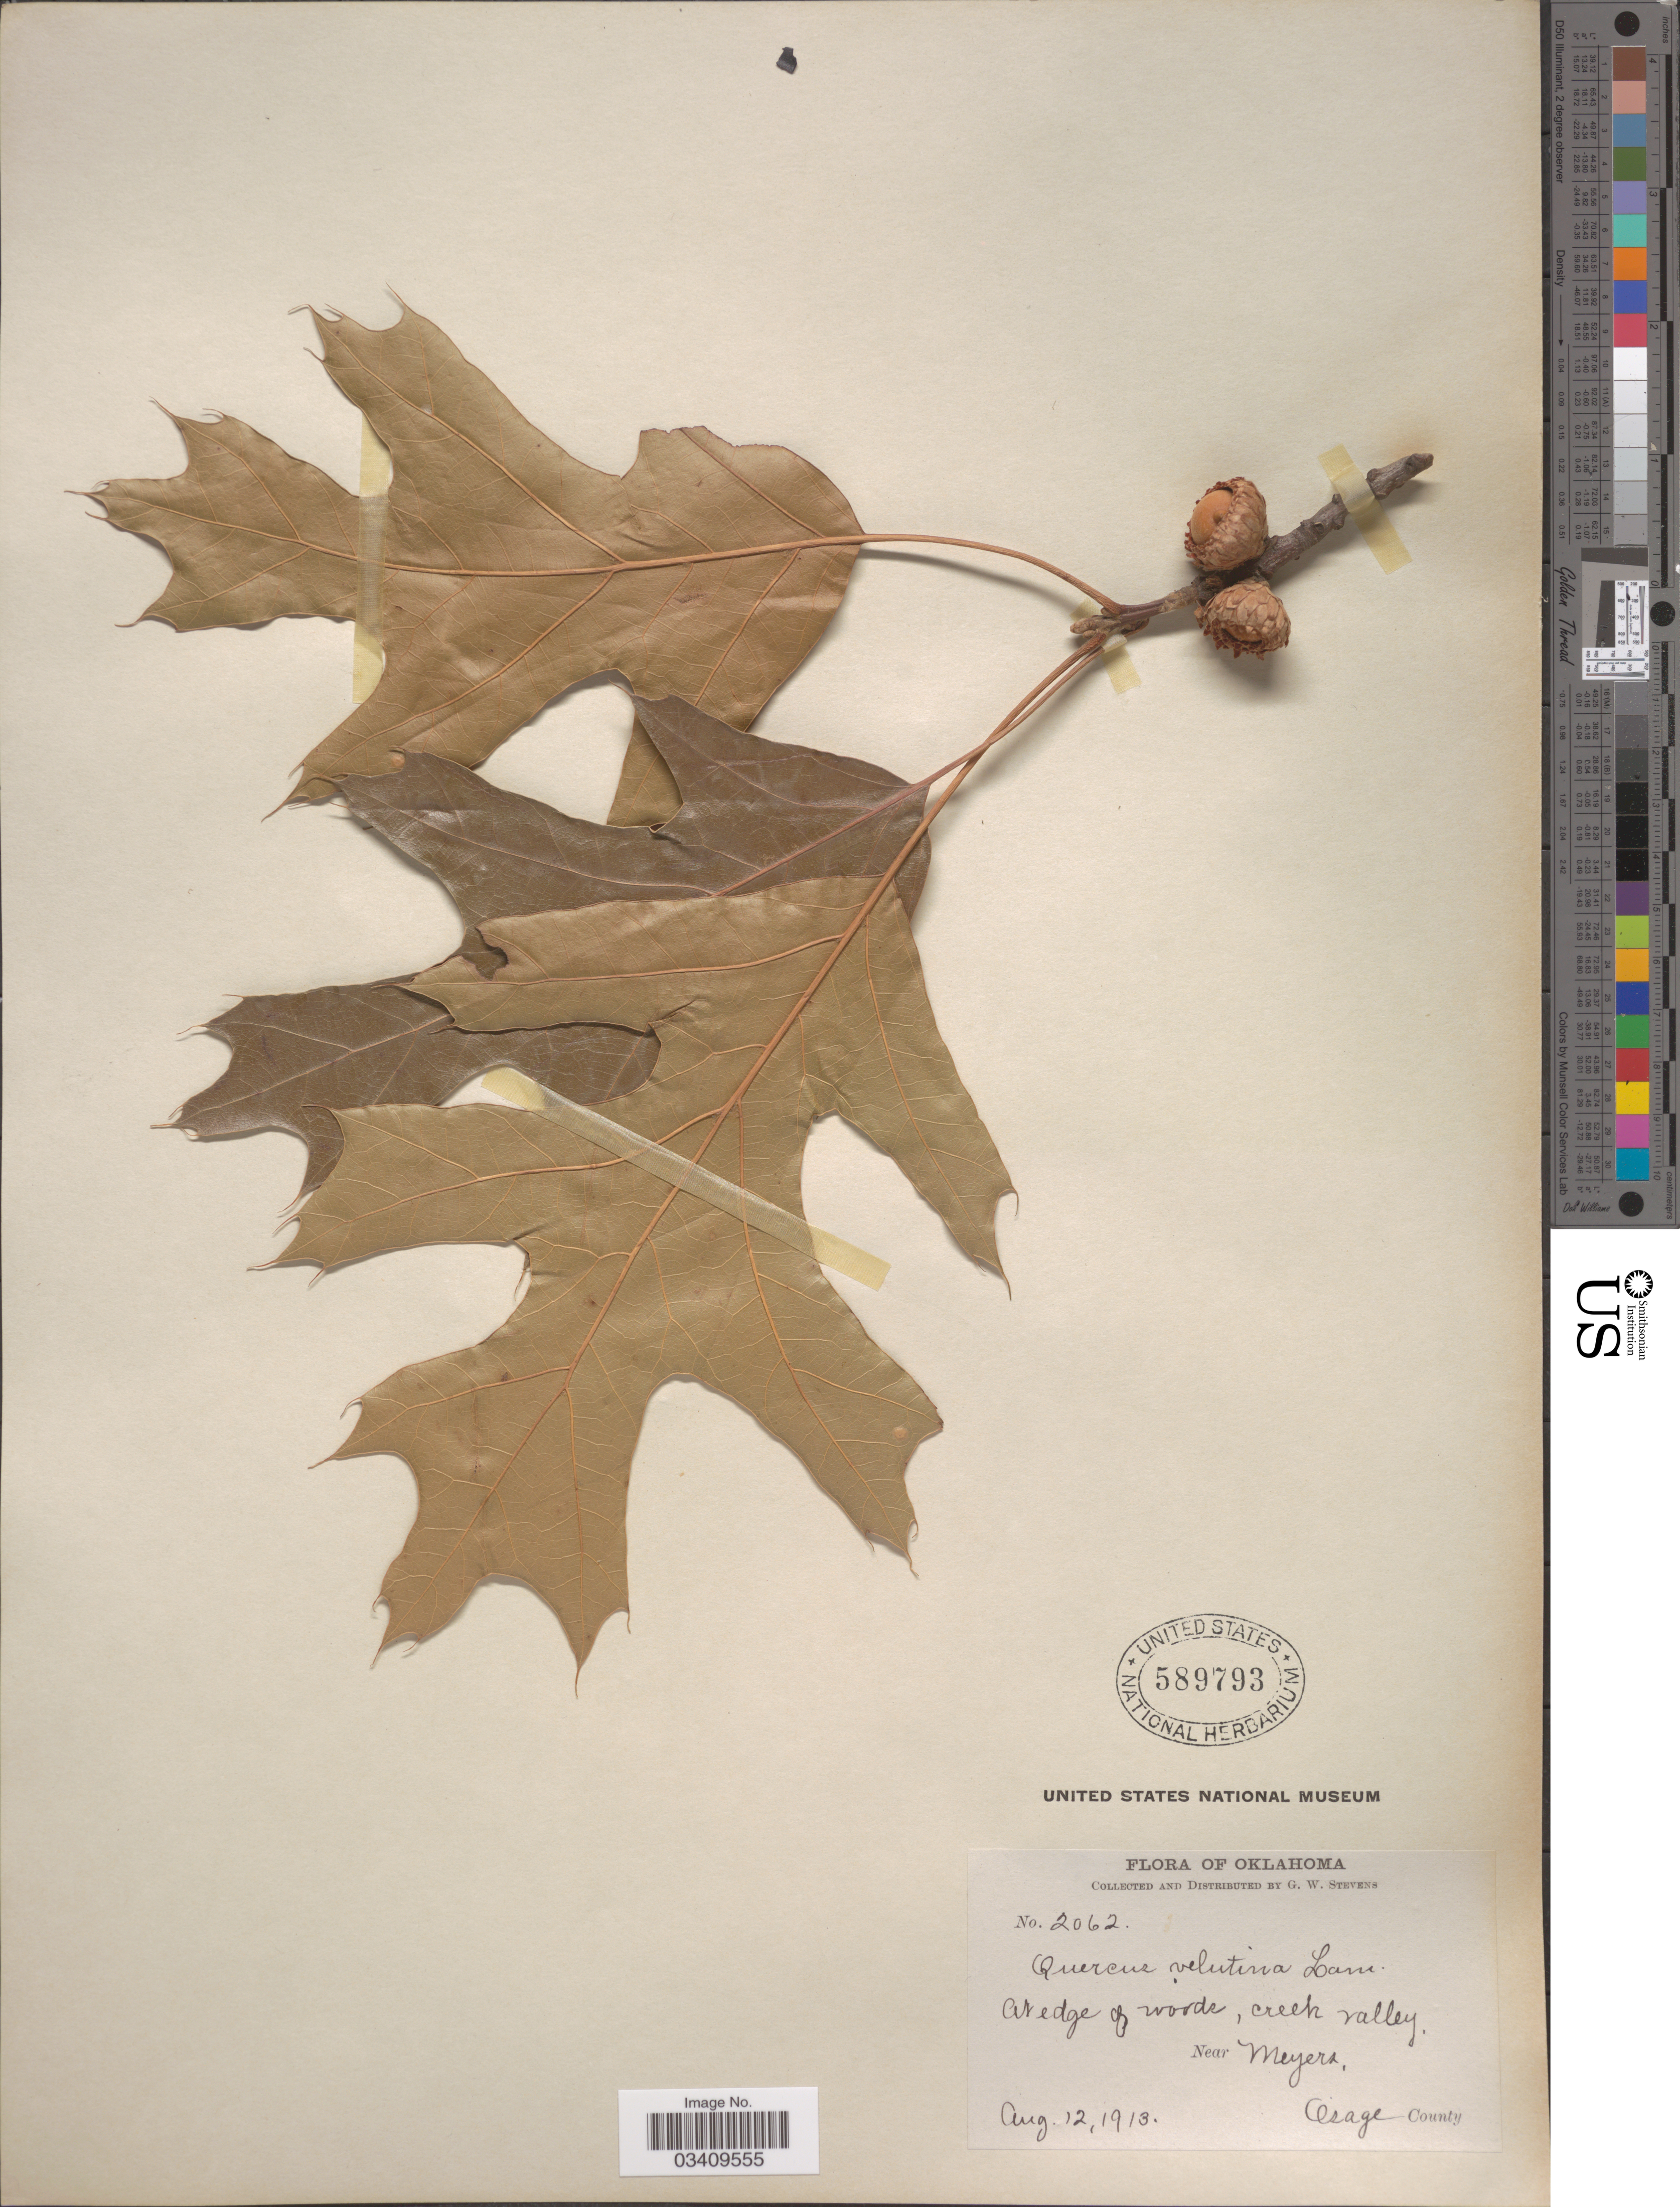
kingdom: Plantae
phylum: Tracheophyta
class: Magnoliopsida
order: Fagales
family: Fagaceae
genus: Quercus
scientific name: Quercus velutina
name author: Lam.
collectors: G. W. Stevens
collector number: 2062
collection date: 1913-08-12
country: United States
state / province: Oklahoma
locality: At edge of woods, creek valley, Near Meyers. Osage County.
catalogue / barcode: US 589793